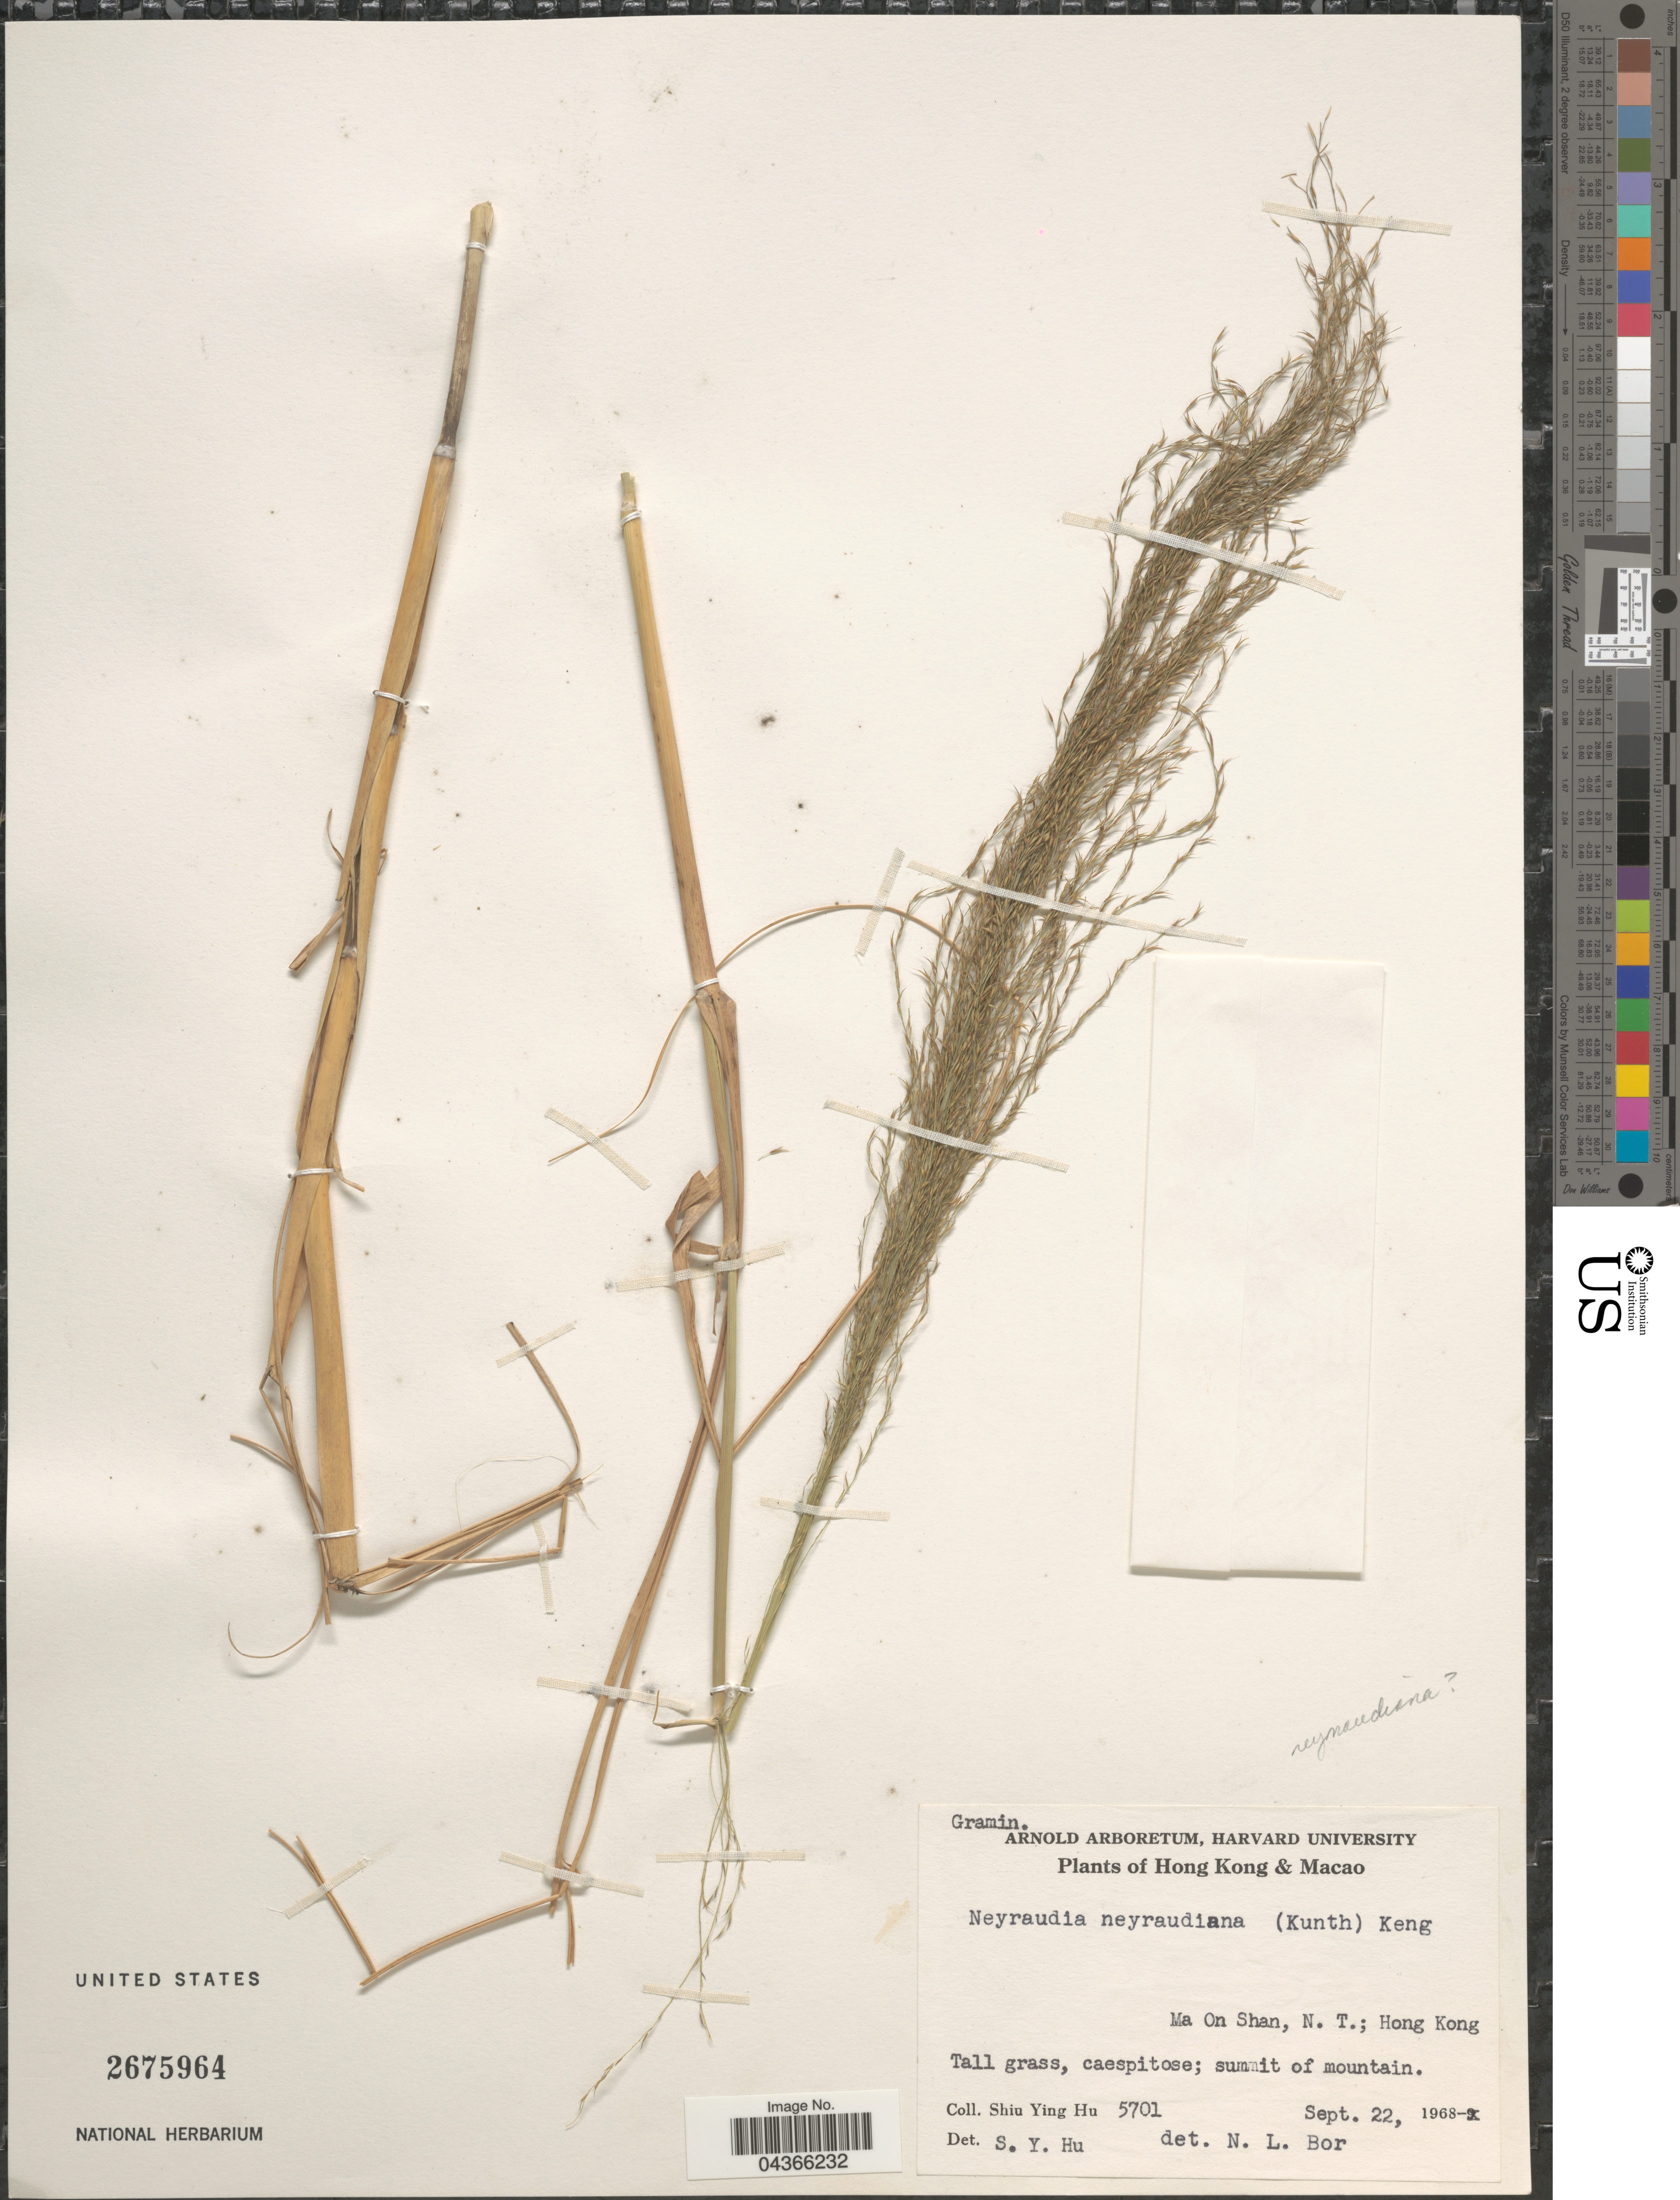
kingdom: Plantae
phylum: Tracheophyta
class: Liliopsida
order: Poales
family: Poaceae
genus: Neyraudia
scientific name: Neyraudia reynaudiana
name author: (Kunth) Keng ex Hitchc.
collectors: S. Y. Hu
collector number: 5701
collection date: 1968-09-22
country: China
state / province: Hong Kong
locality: Ma On Shan, N.T.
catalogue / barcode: US 2675964